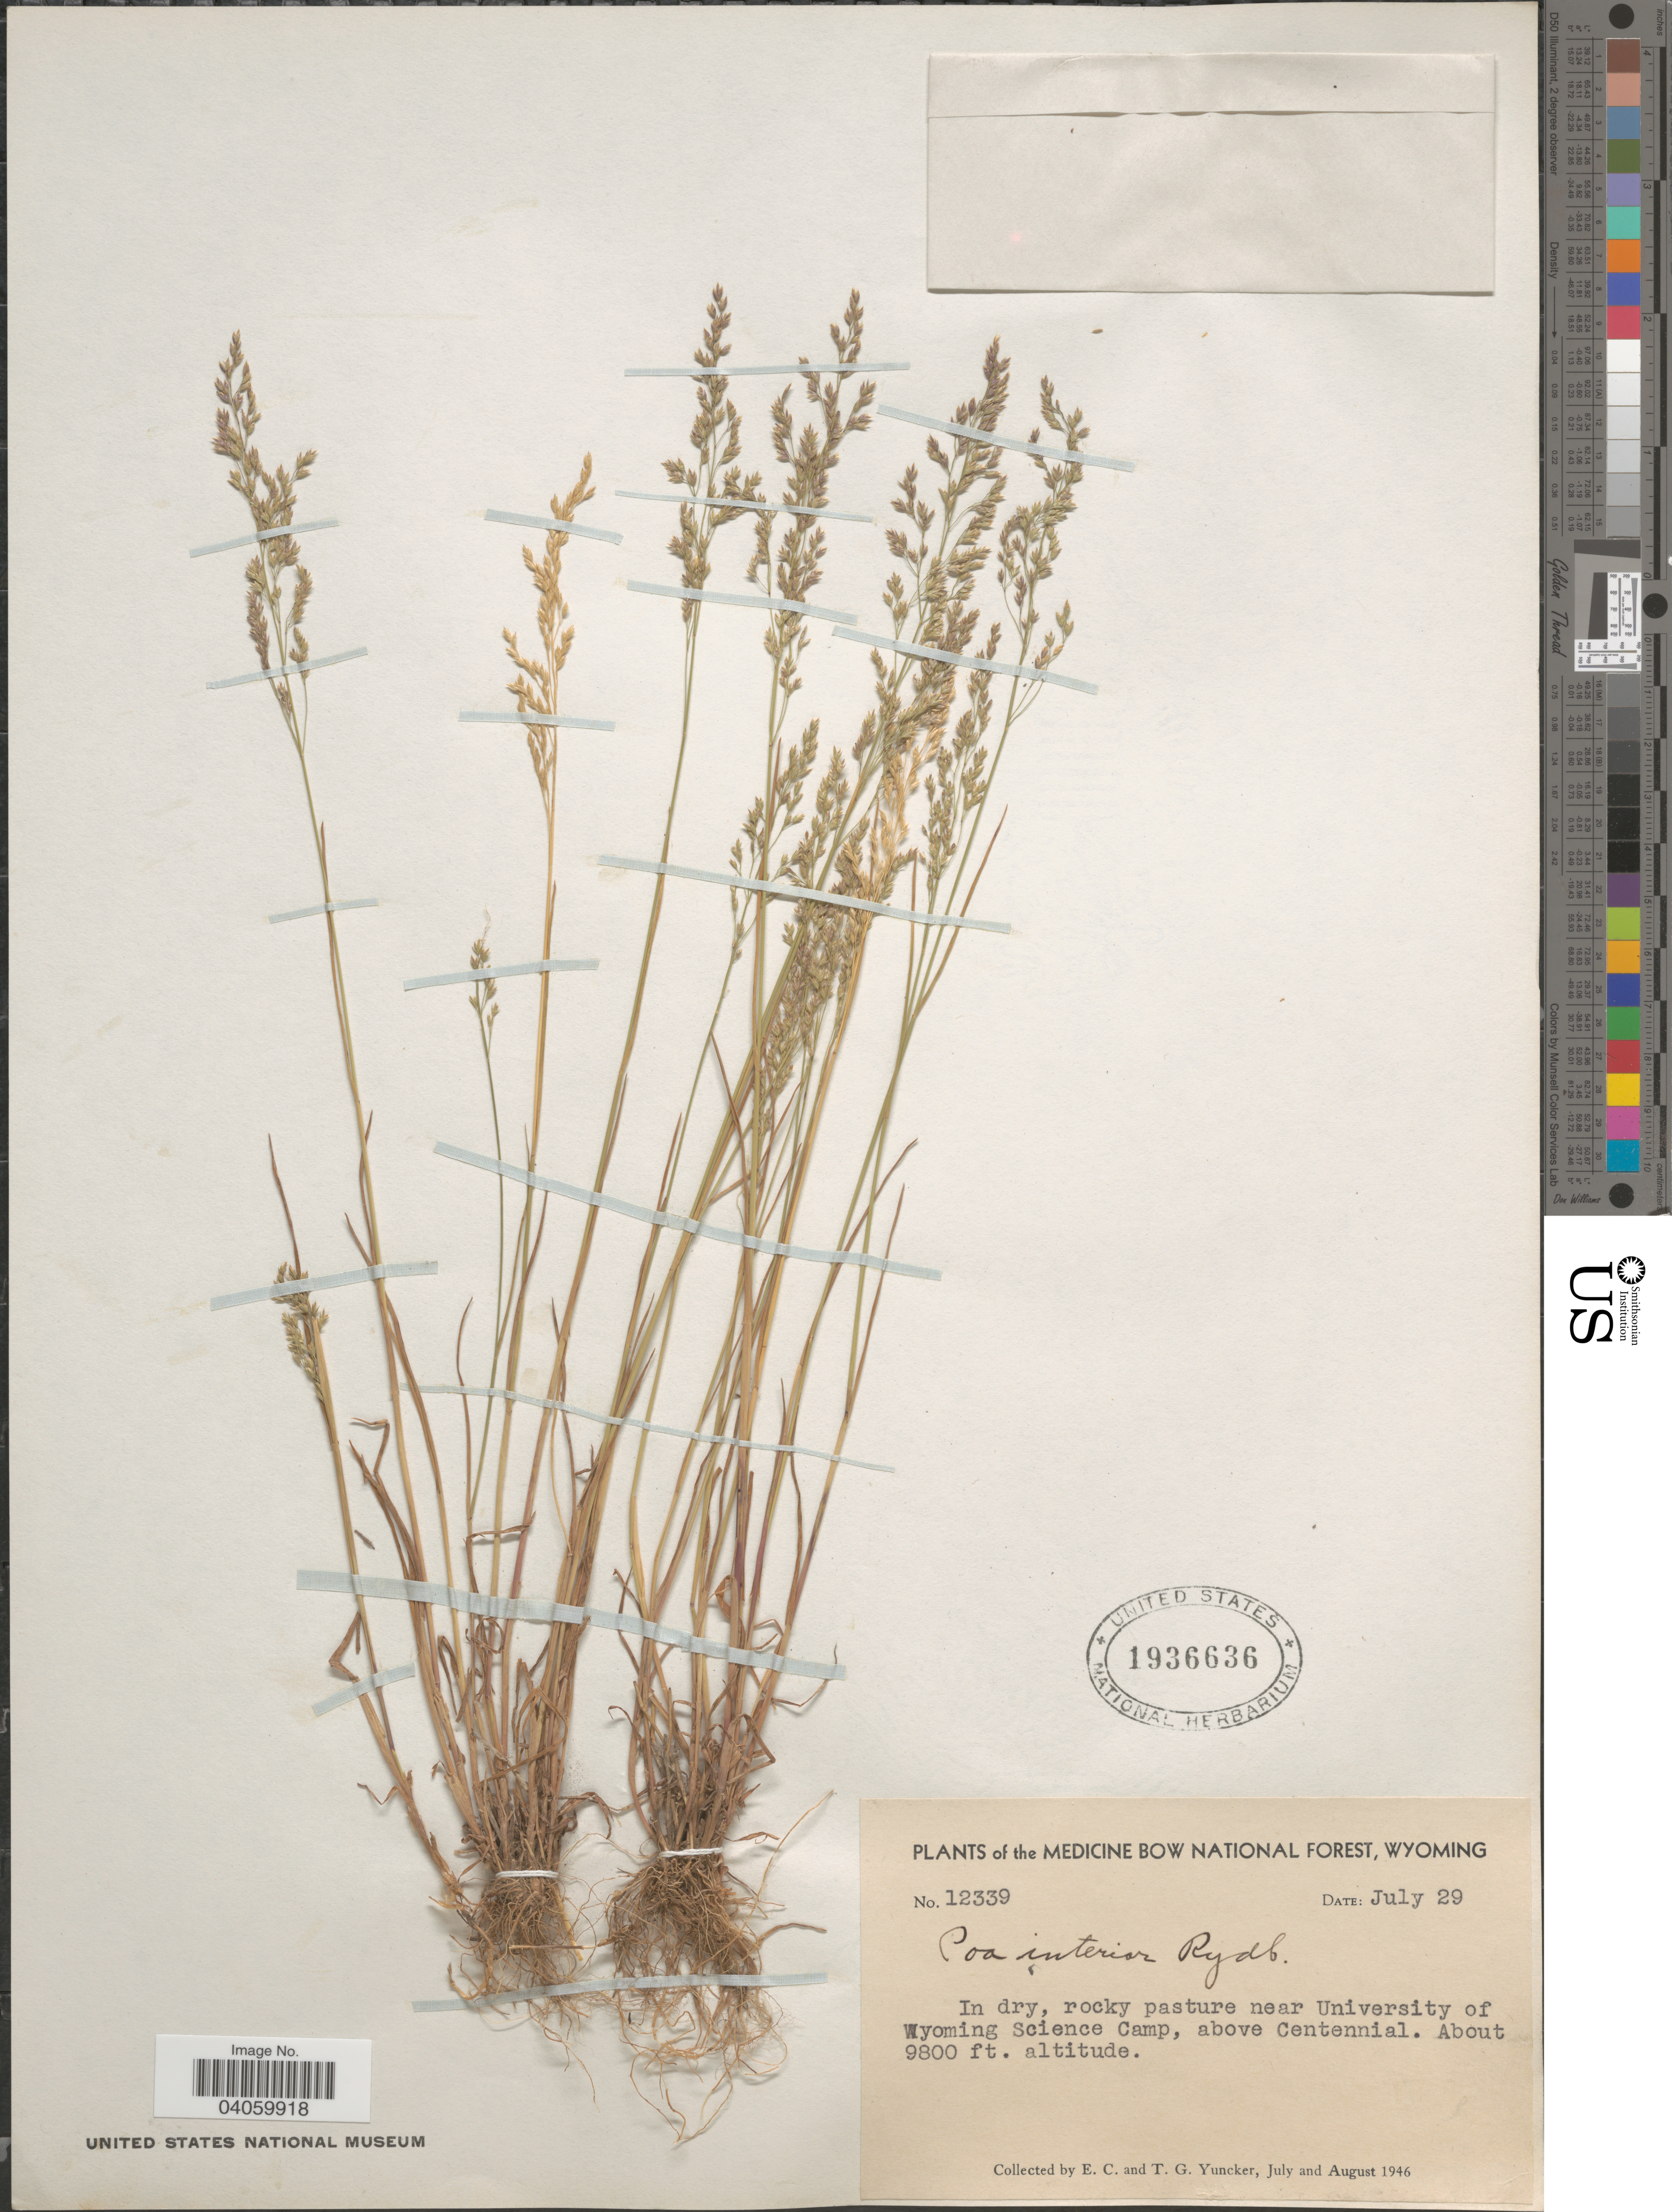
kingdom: Plantae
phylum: Tracheophyta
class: Liliopsida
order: Poales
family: Poaceae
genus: Poa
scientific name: Poa interior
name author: Rydb.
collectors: E. C. Yuncker & T. G. Yuncker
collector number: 12339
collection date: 1946-07-29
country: United States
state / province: Wyoming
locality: The Medicine Bow National Forest. In dry, rocky pasture near University of Wyoming Science Camp, above Centennial.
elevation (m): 2987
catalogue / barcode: US 1936636